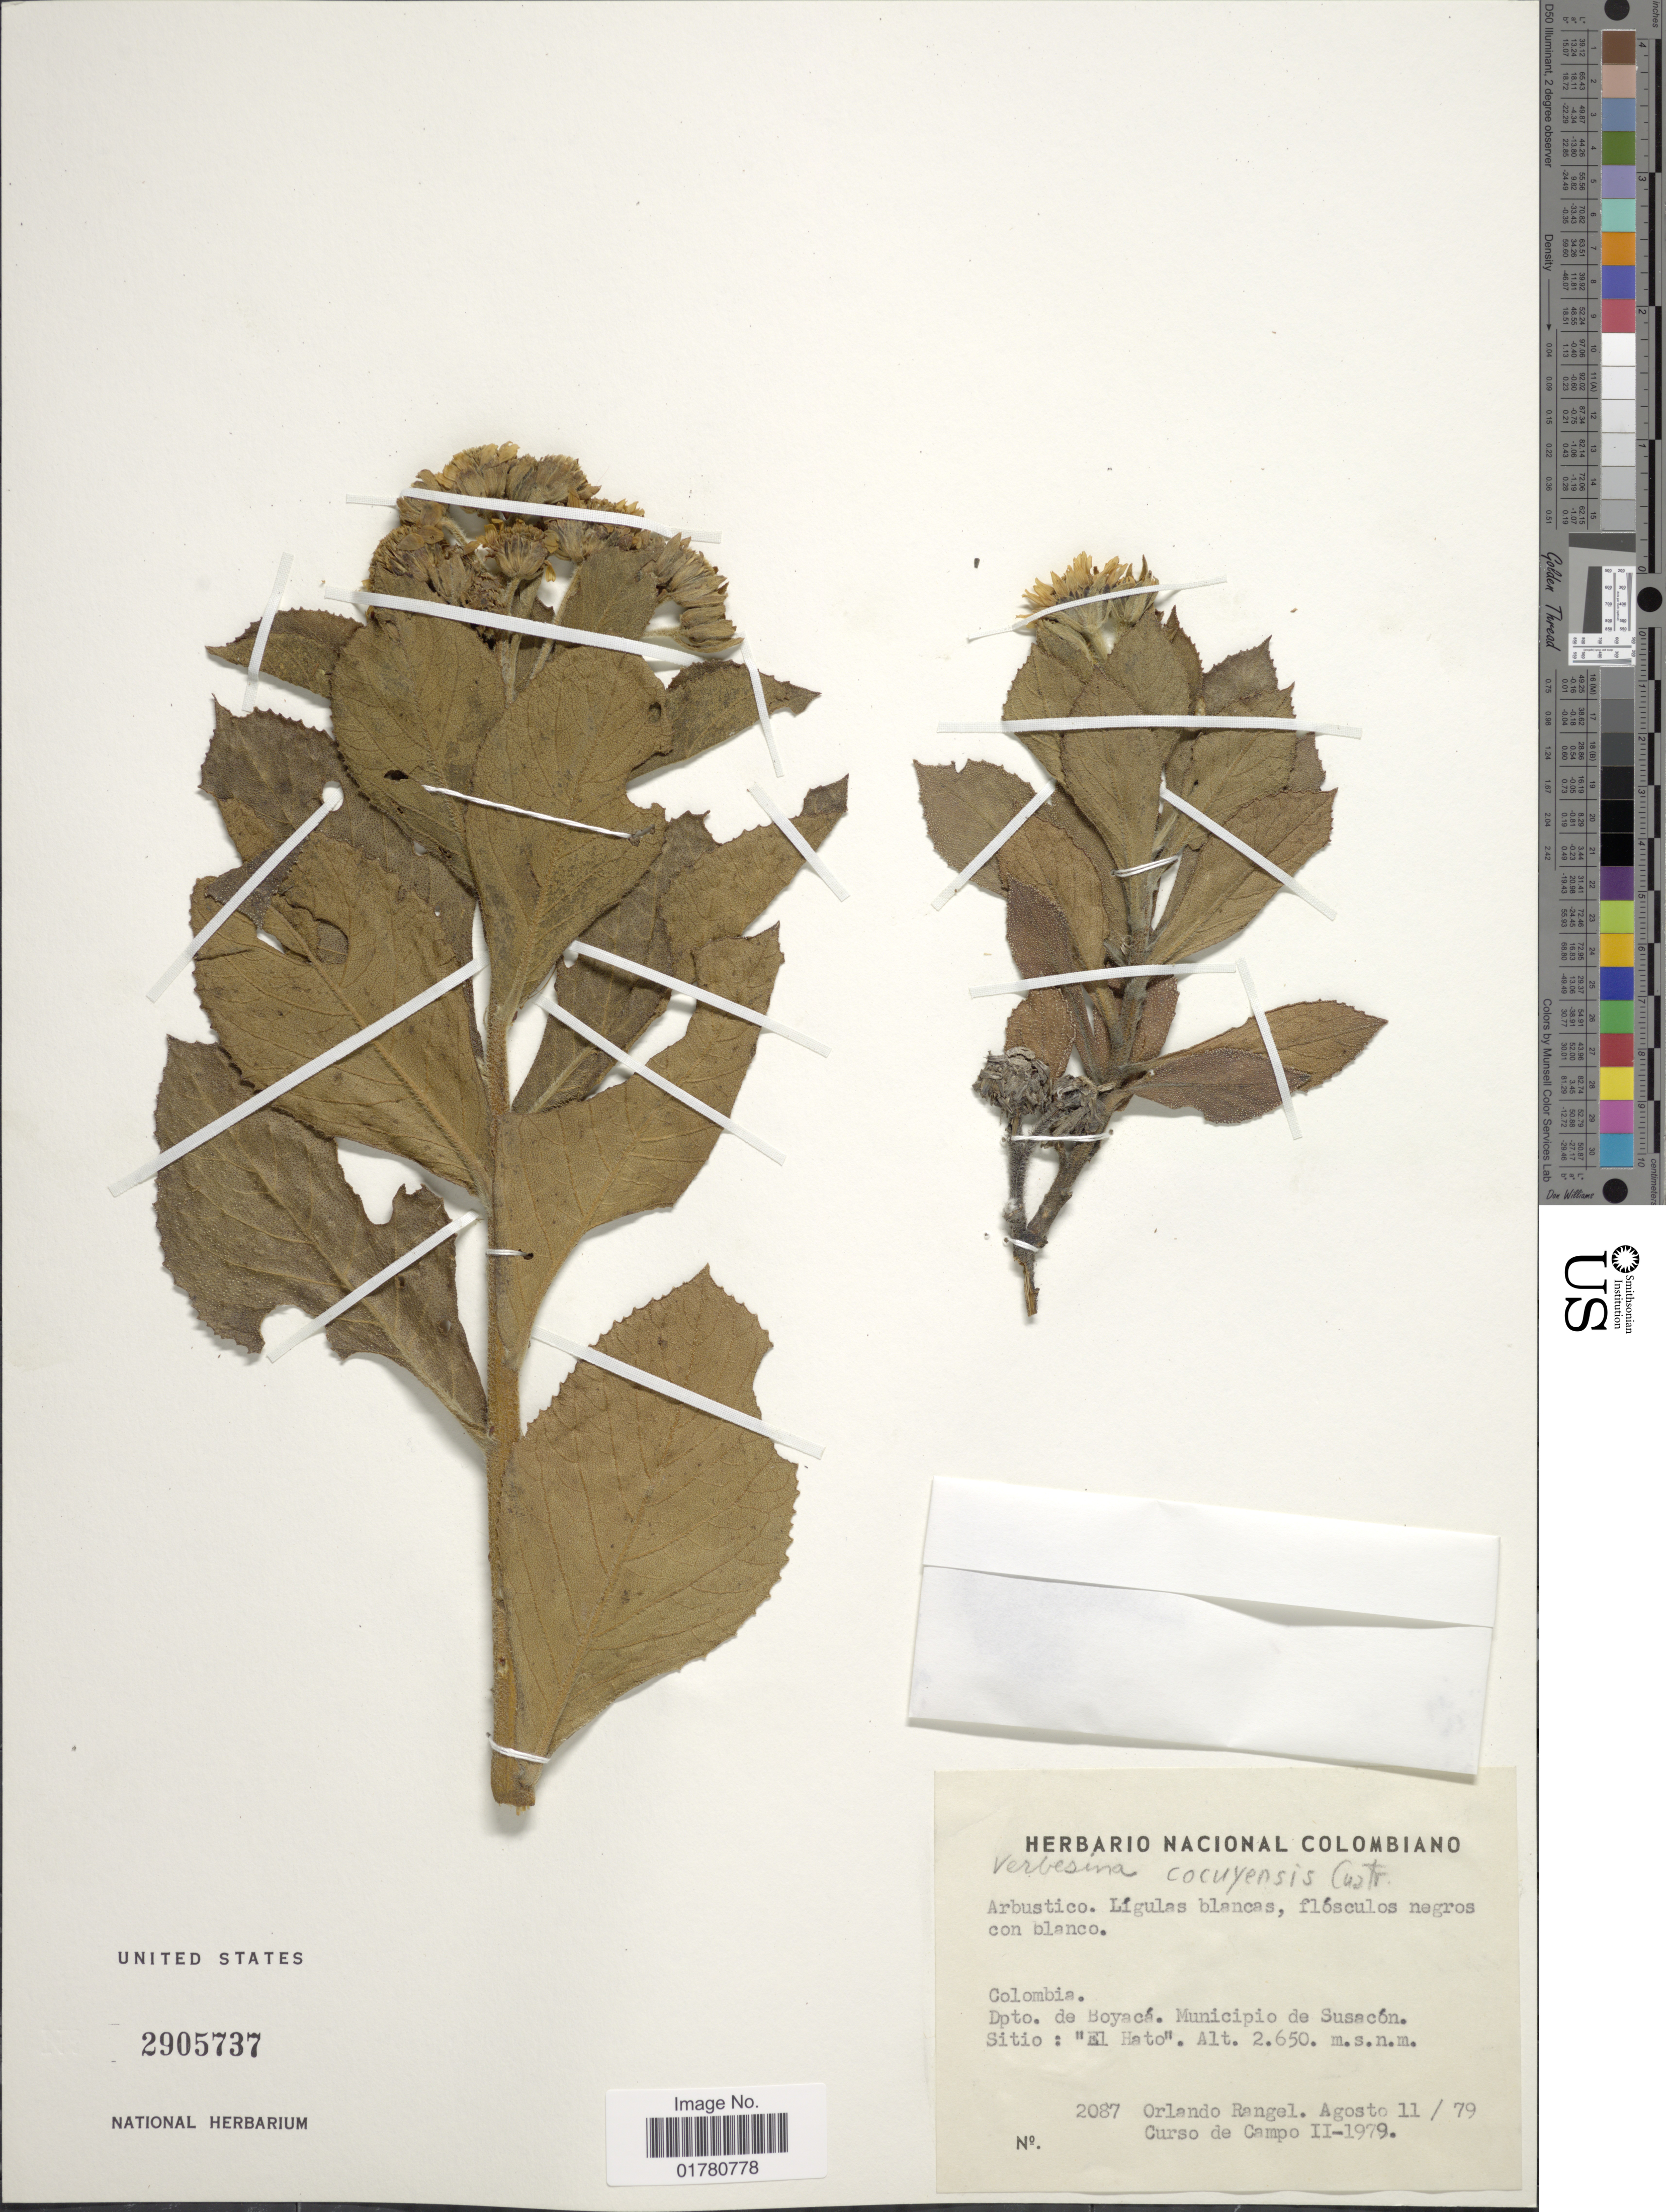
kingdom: Plantae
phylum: Tracheophyta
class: Magnoliopsida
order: Asterales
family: Asteraceae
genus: Verbesina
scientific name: Verbesina densifolia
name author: S.F. Blake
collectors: O. Rangel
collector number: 2087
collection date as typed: Transcribed d/m/y: 11/8/79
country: Colombia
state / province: Boyacá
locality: Dpto Boyacá. Municipio de Susacón Sitio : 'El Hato'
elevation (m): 2650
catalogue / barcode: US 2905737